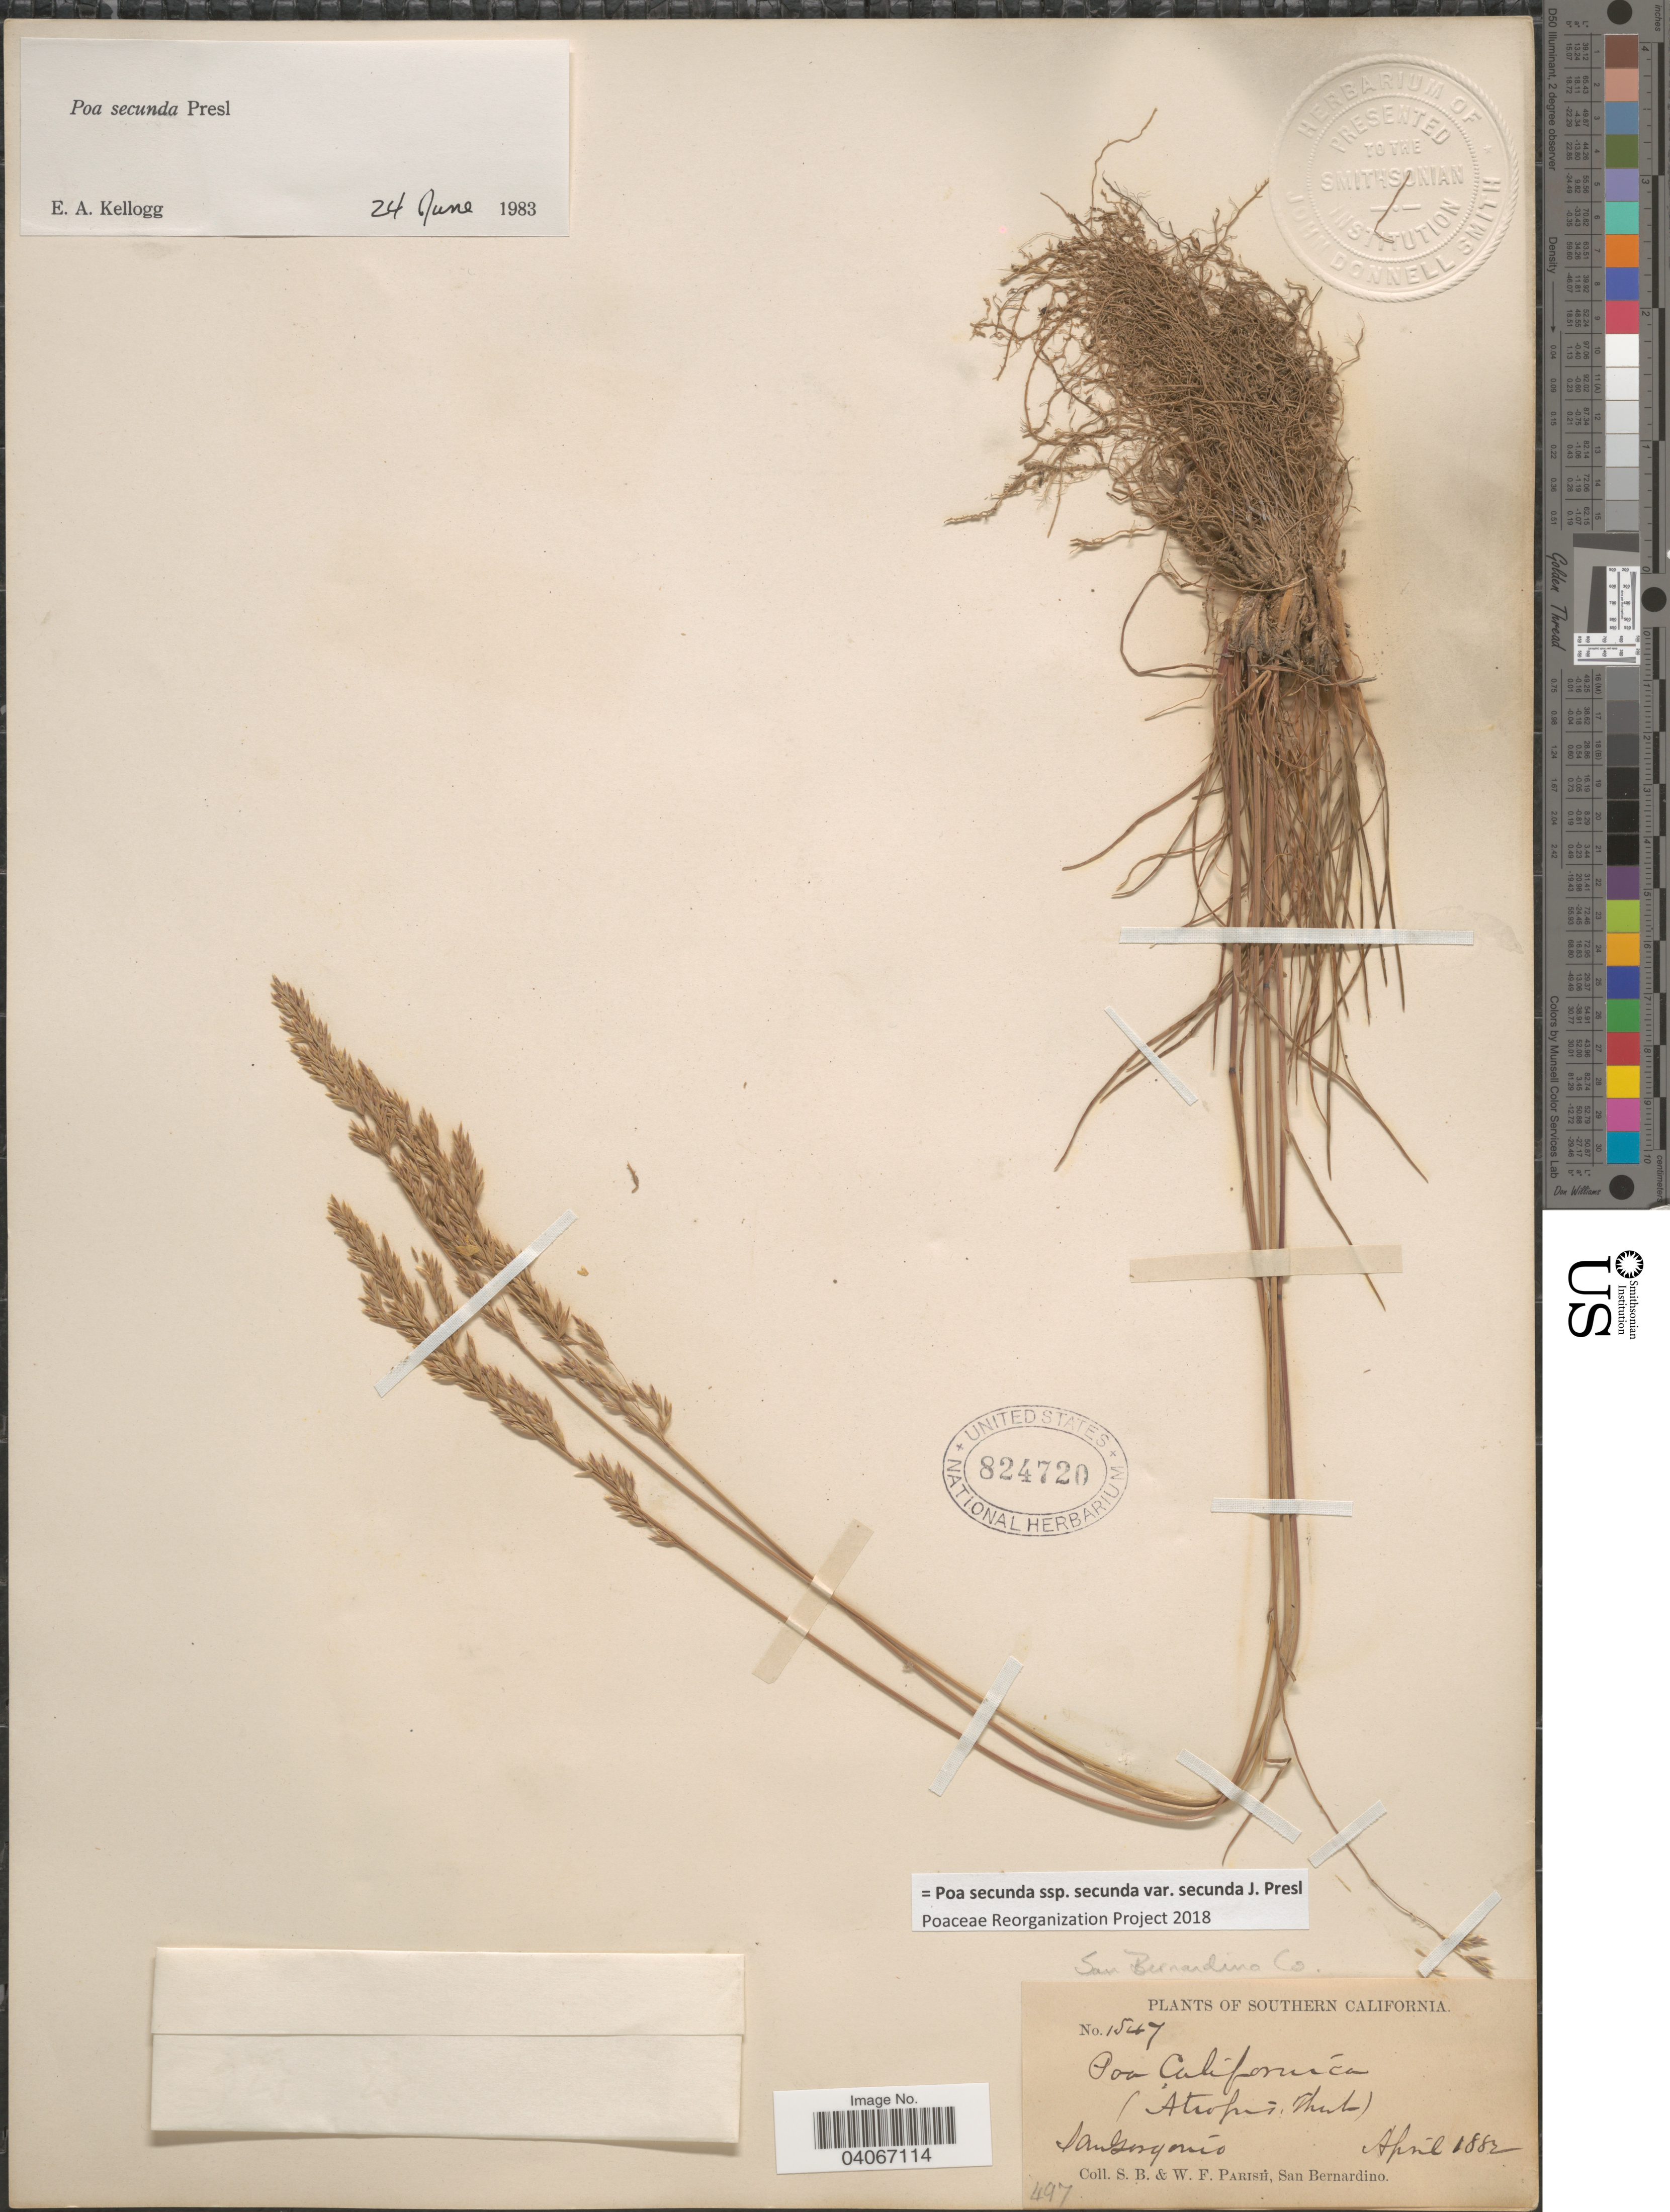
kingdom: Plantae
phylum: Tracheophyta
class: Liliopsida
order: Poales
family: Poaceae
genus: Poa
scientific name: Poa secunda subsp. secunda var. secunda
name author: J. Presl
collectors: S. B. Parish & W. F. Parish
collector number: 1547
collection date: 1882-04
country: United States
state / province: California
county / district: San Bernardino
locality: Southern California. San Gorgonio. San Bernardino Co.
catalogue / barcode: US 824720